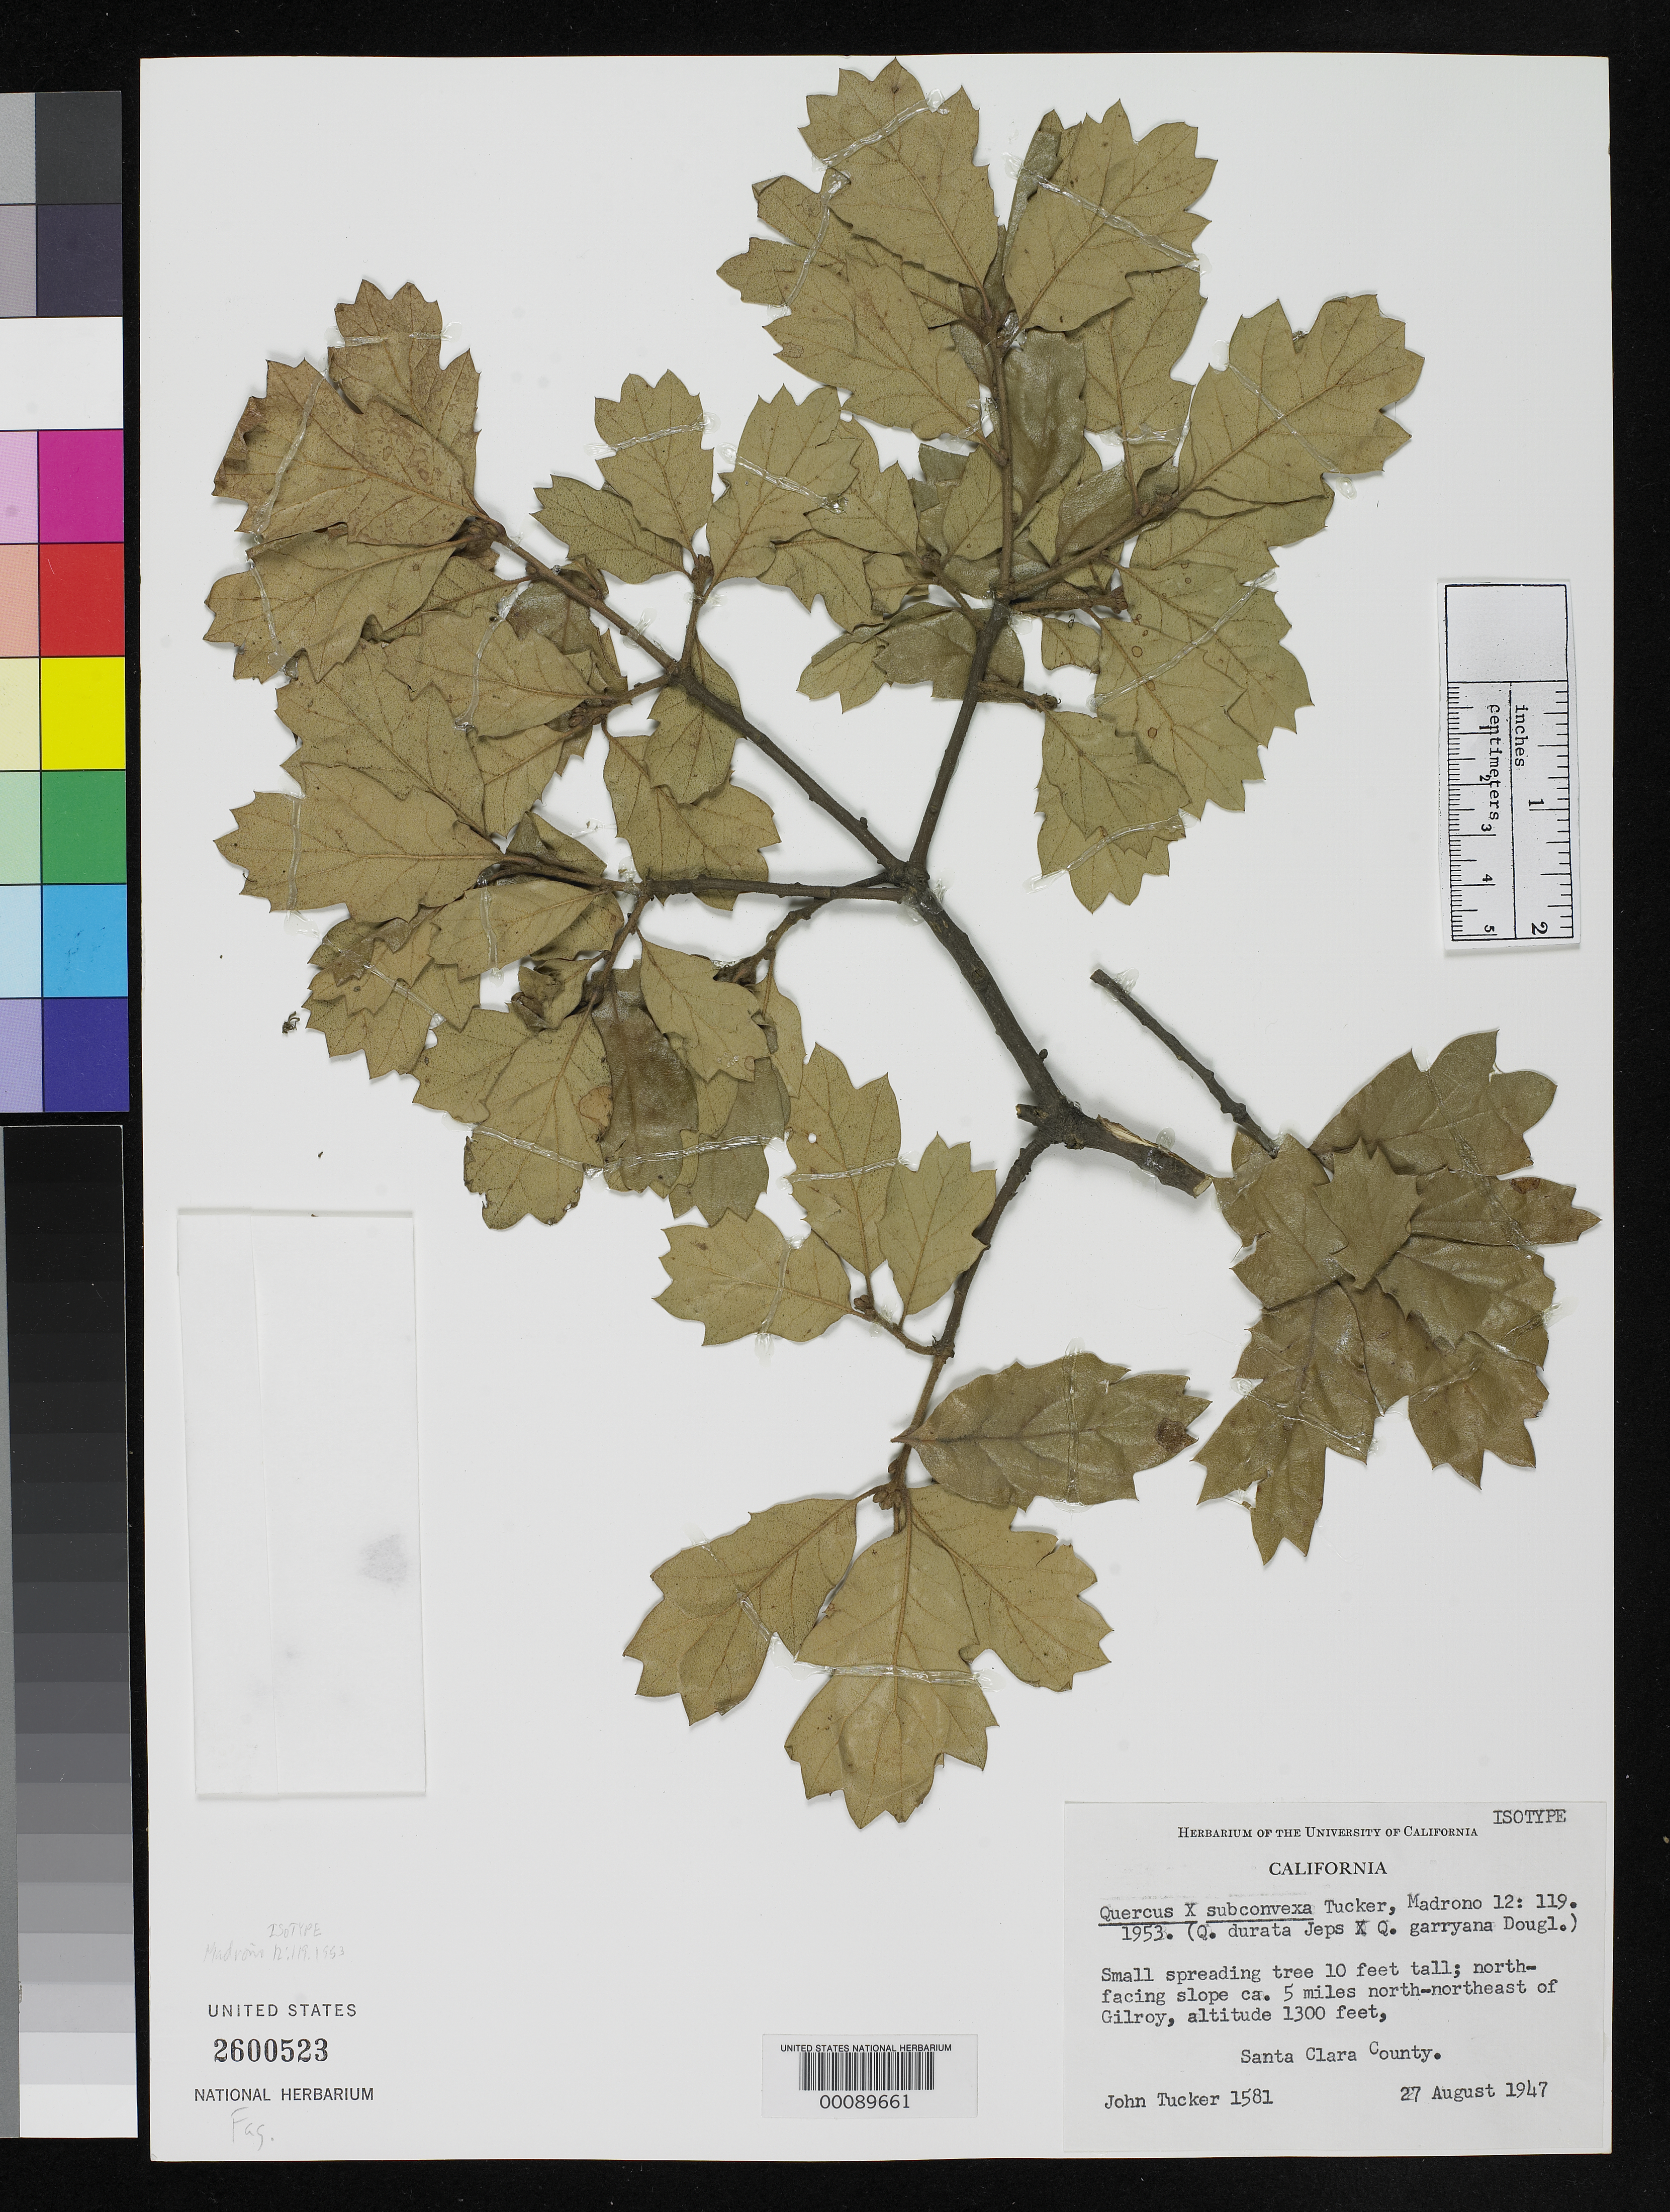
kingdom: Plantae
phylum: Tracheophyta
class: Magnoliopsida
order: Fagales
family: Fagaceae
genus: Quercus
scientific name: Quercus x subconvexa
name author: J.M. Tucker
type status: Isotype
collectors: J. M. Tucker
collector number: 1581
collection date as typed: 27 Aug 1947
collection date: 1947-08-27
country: United States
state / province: California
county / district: Santa Clara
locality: Gilroy.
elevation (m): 396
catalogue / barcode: US 2600523